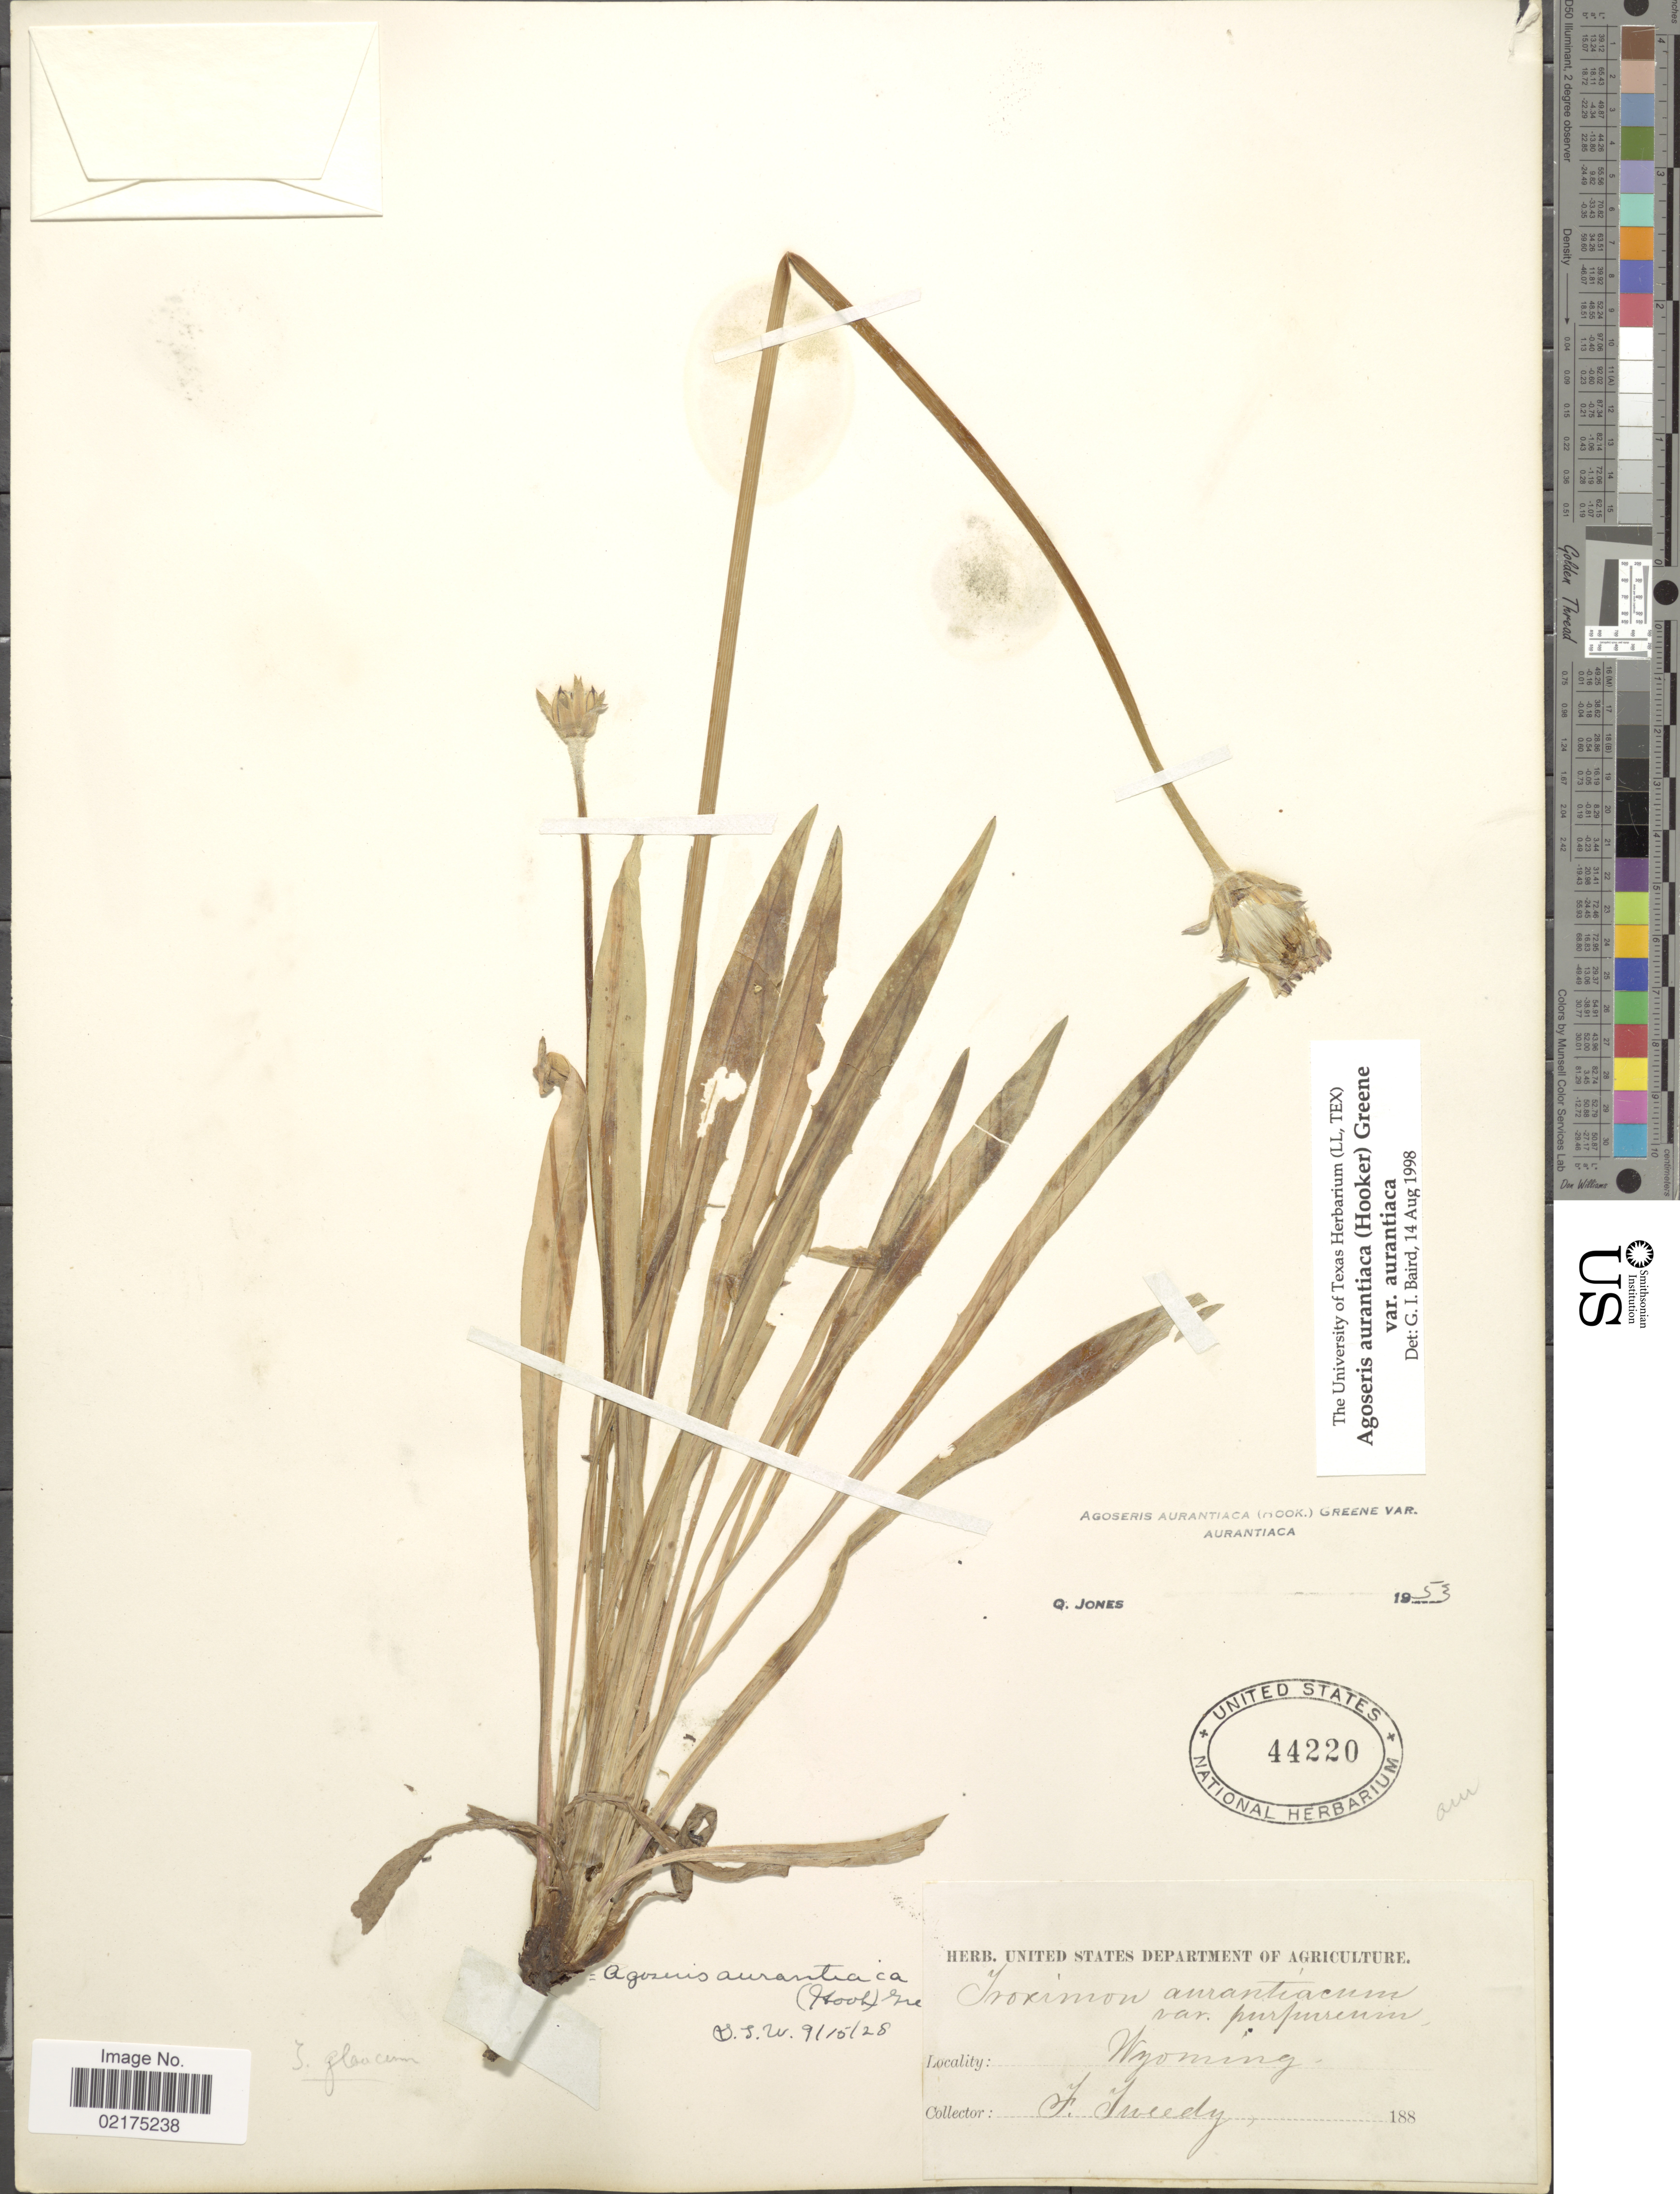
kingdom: Plantae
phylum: Tracheophyta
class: Magnoliopsida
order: Asterales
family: Asteraceae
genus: Agoseris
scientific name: Agoseris aurantiaca var. aurantiaca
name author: (Hook.) Greene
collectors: F. Tweedy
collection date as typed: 188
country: United States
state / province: Wyoming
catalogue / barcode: US 44220